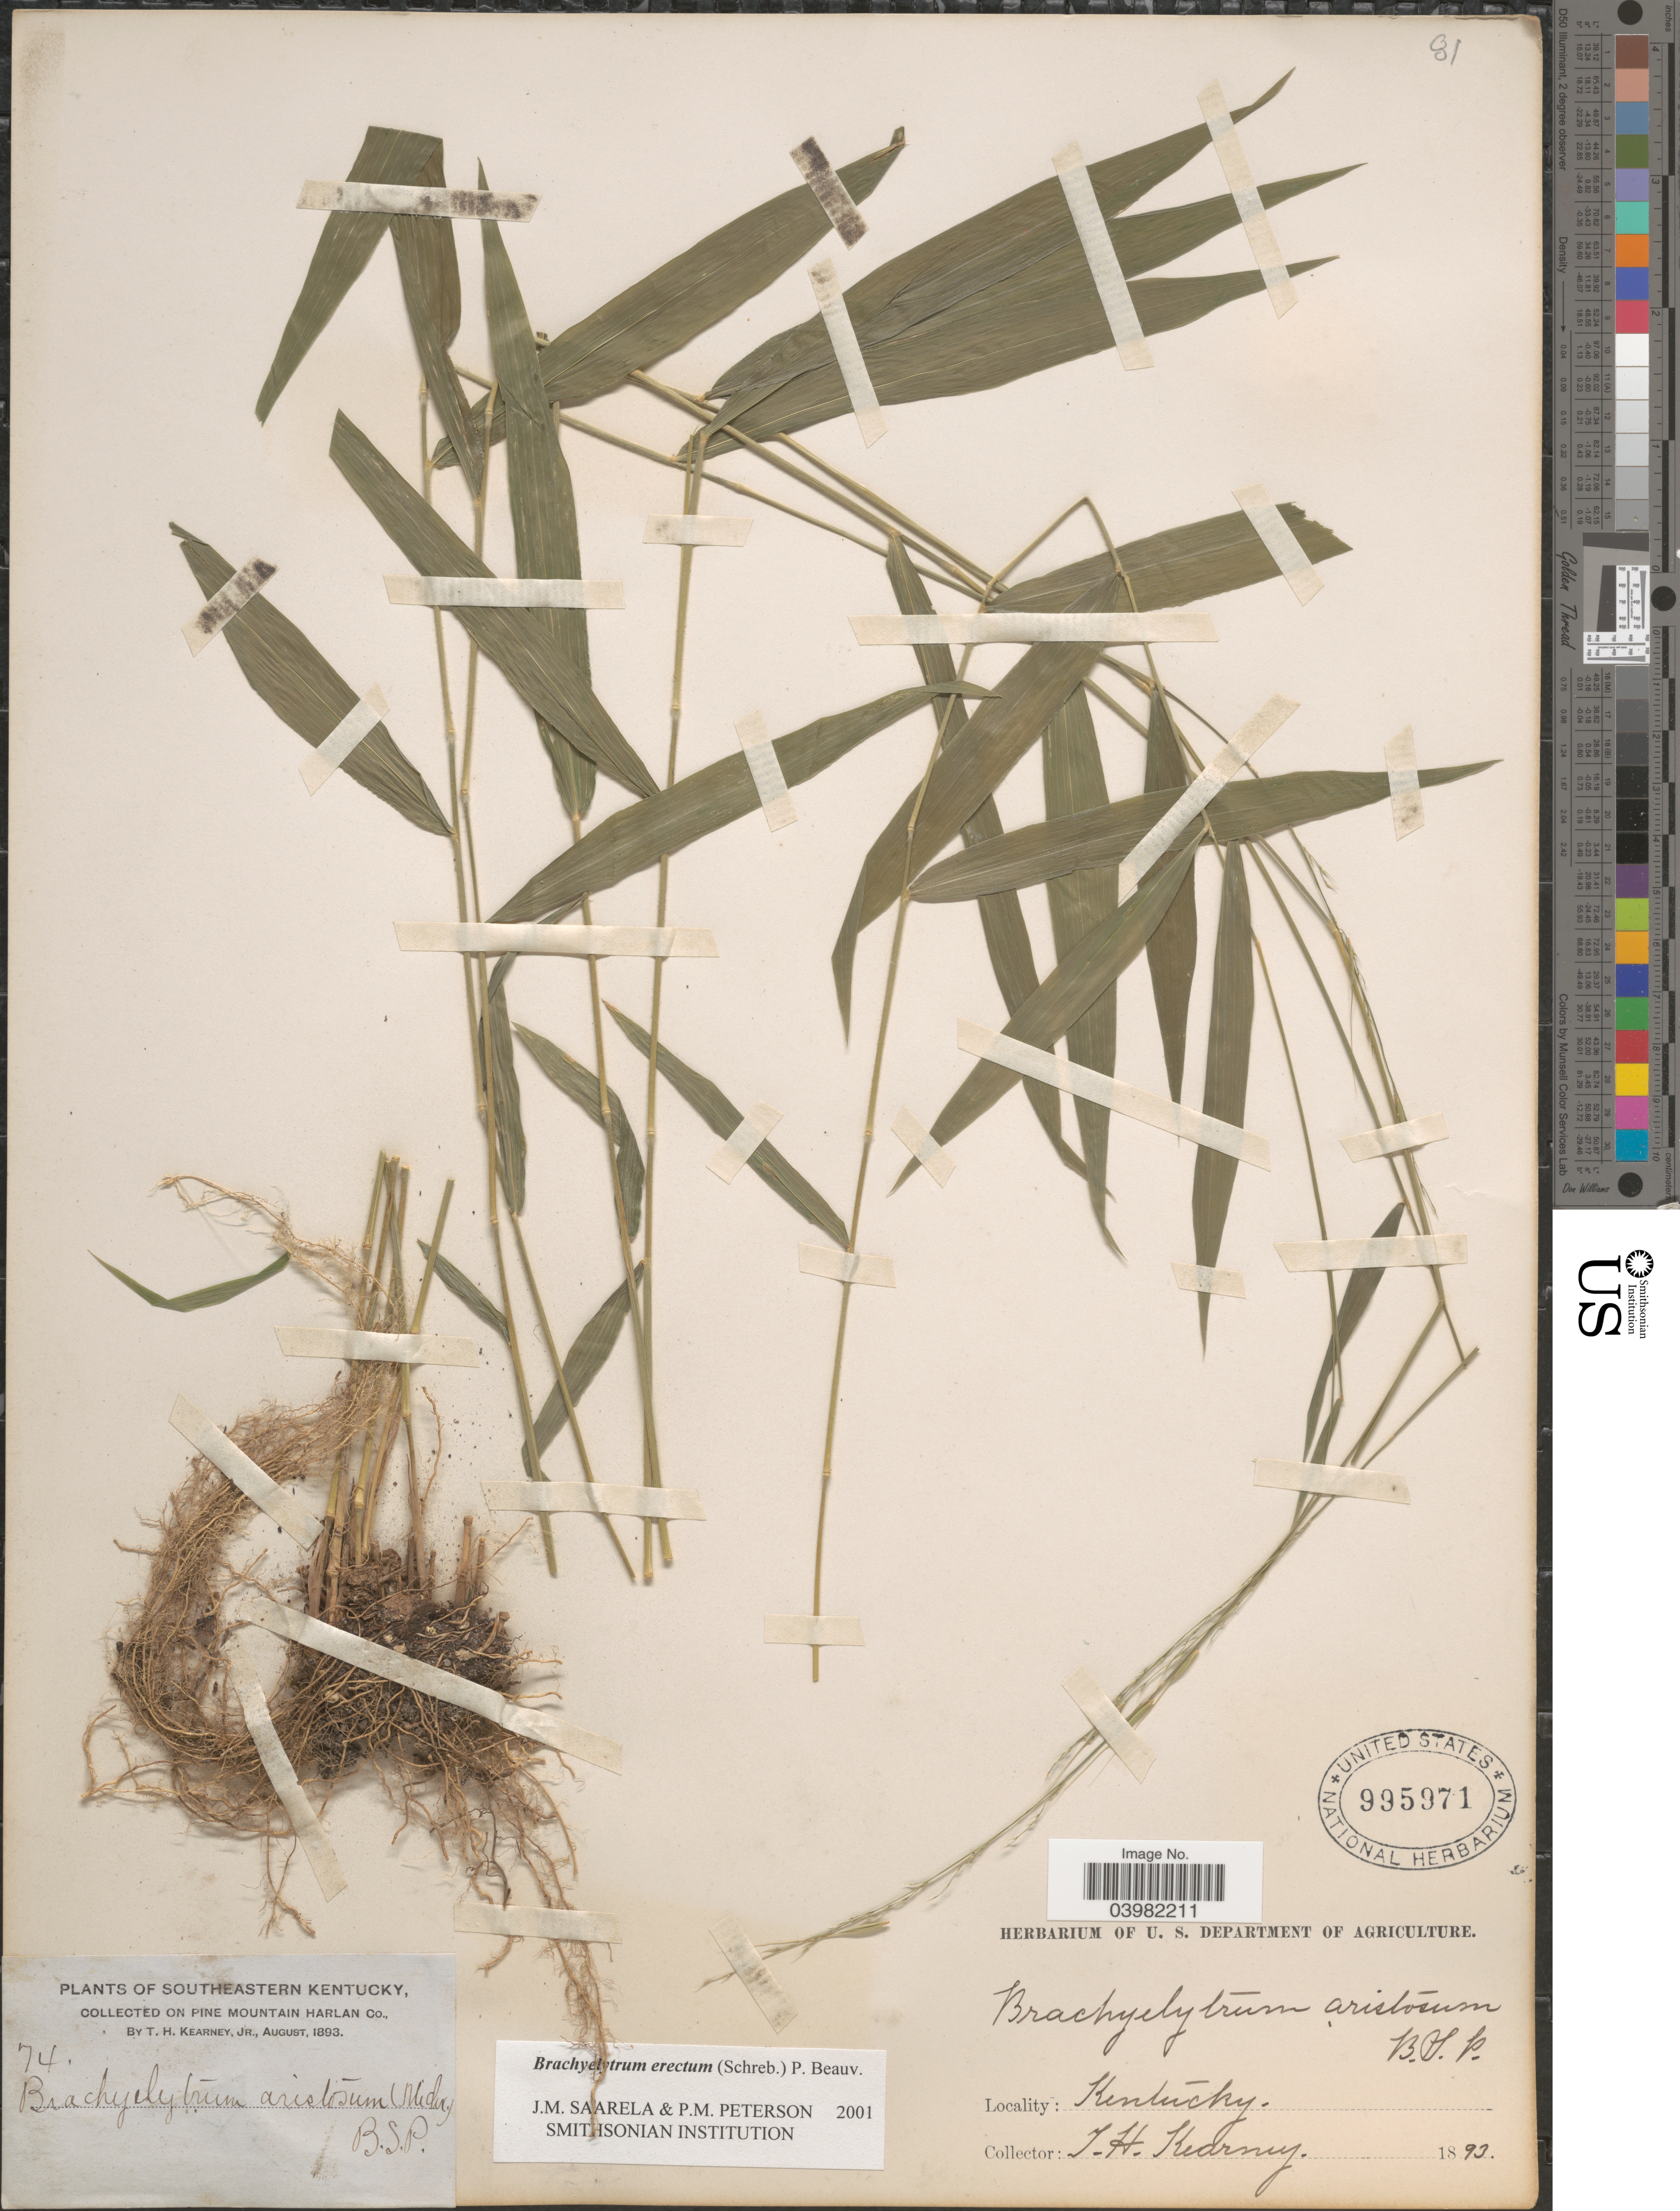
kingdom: Plantae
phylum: Tracheophyta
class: Liliopsida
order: Poales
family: Poaceae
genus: Brachyelytrum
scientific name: Brachyelytrum erectum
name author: (Schreb.) P. Beauv.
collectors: T. H. Kearney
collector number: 74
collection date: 1893-08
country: United States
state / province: Kentucky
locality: Southeastern Kentucky. On Pine Mountain Harlon Co.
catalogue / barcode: US 995971